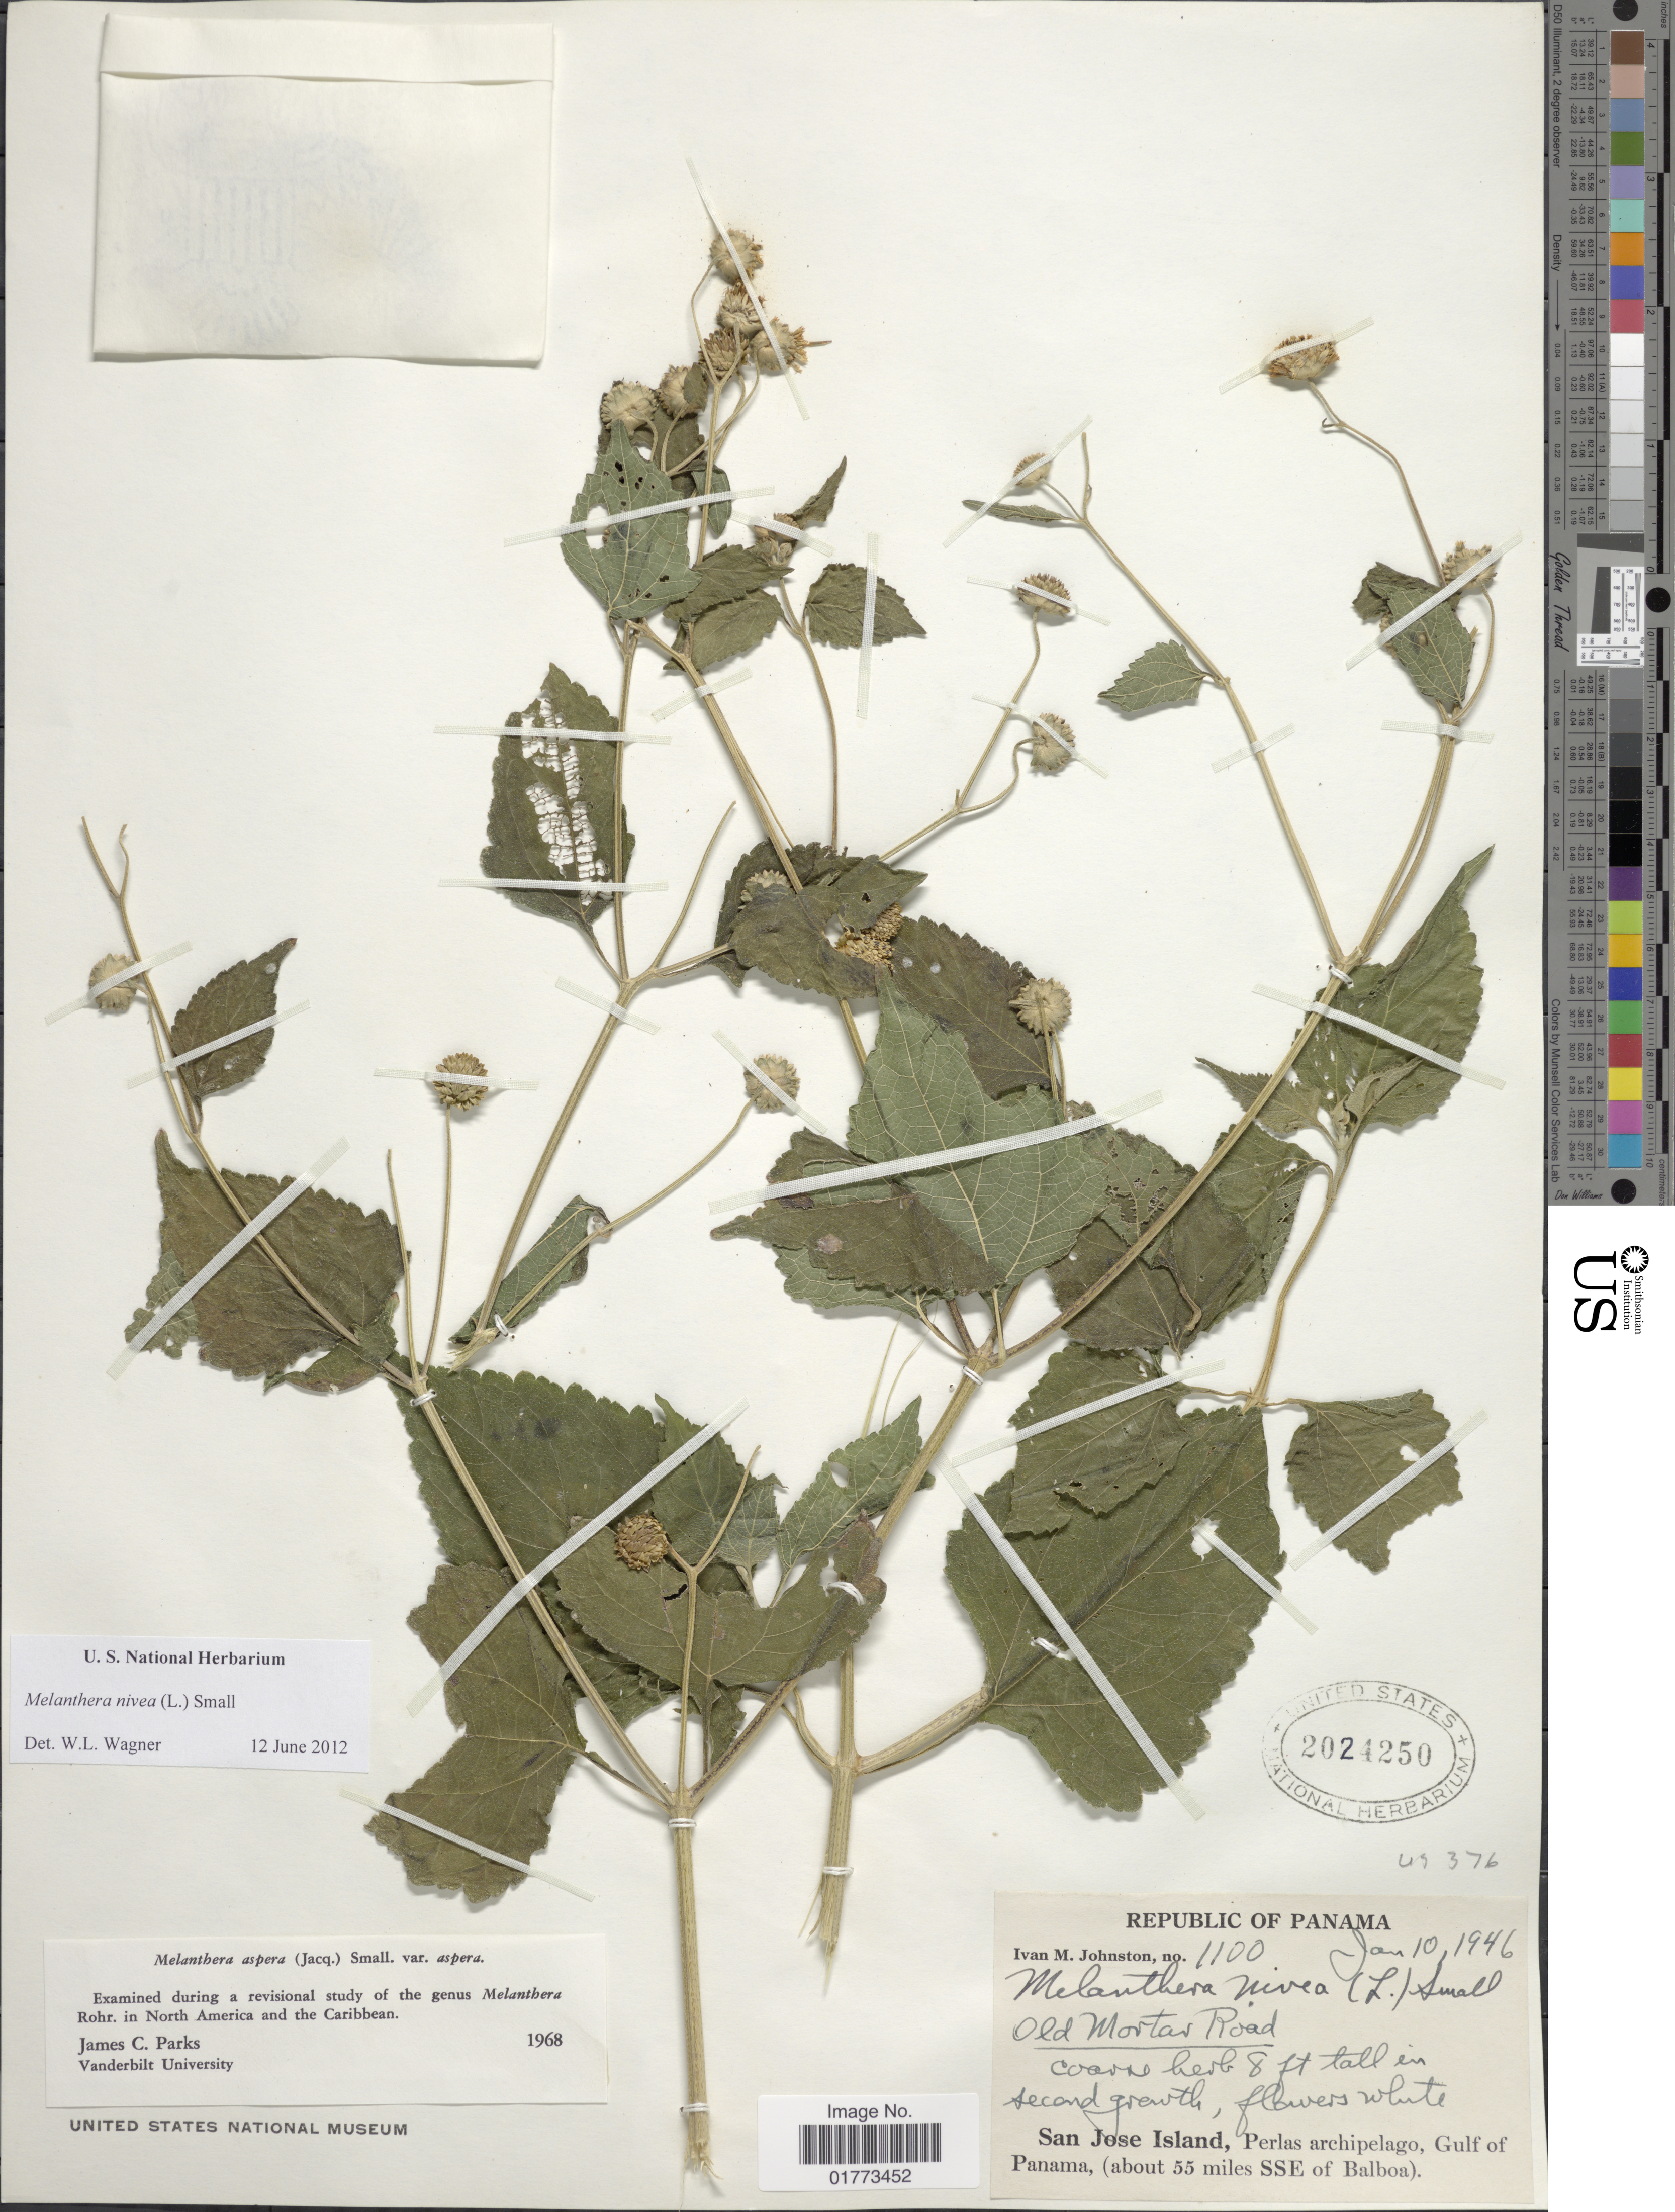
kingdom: Plantae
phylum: Tracheophyta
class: Magnoliopsida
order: Asterales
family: Asteraceae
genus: Melanthera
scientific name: Melanthera nivea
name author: (L.) Small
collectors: I.M. Johnston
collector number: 1100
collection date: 1946-01-10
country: Panama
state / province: Panamá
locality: Old Mortas Road, San Jose Island, Perlas archipelago, Gulf of Panama, (about 55 miles SSE of Balboa)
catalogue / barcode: US 2024250